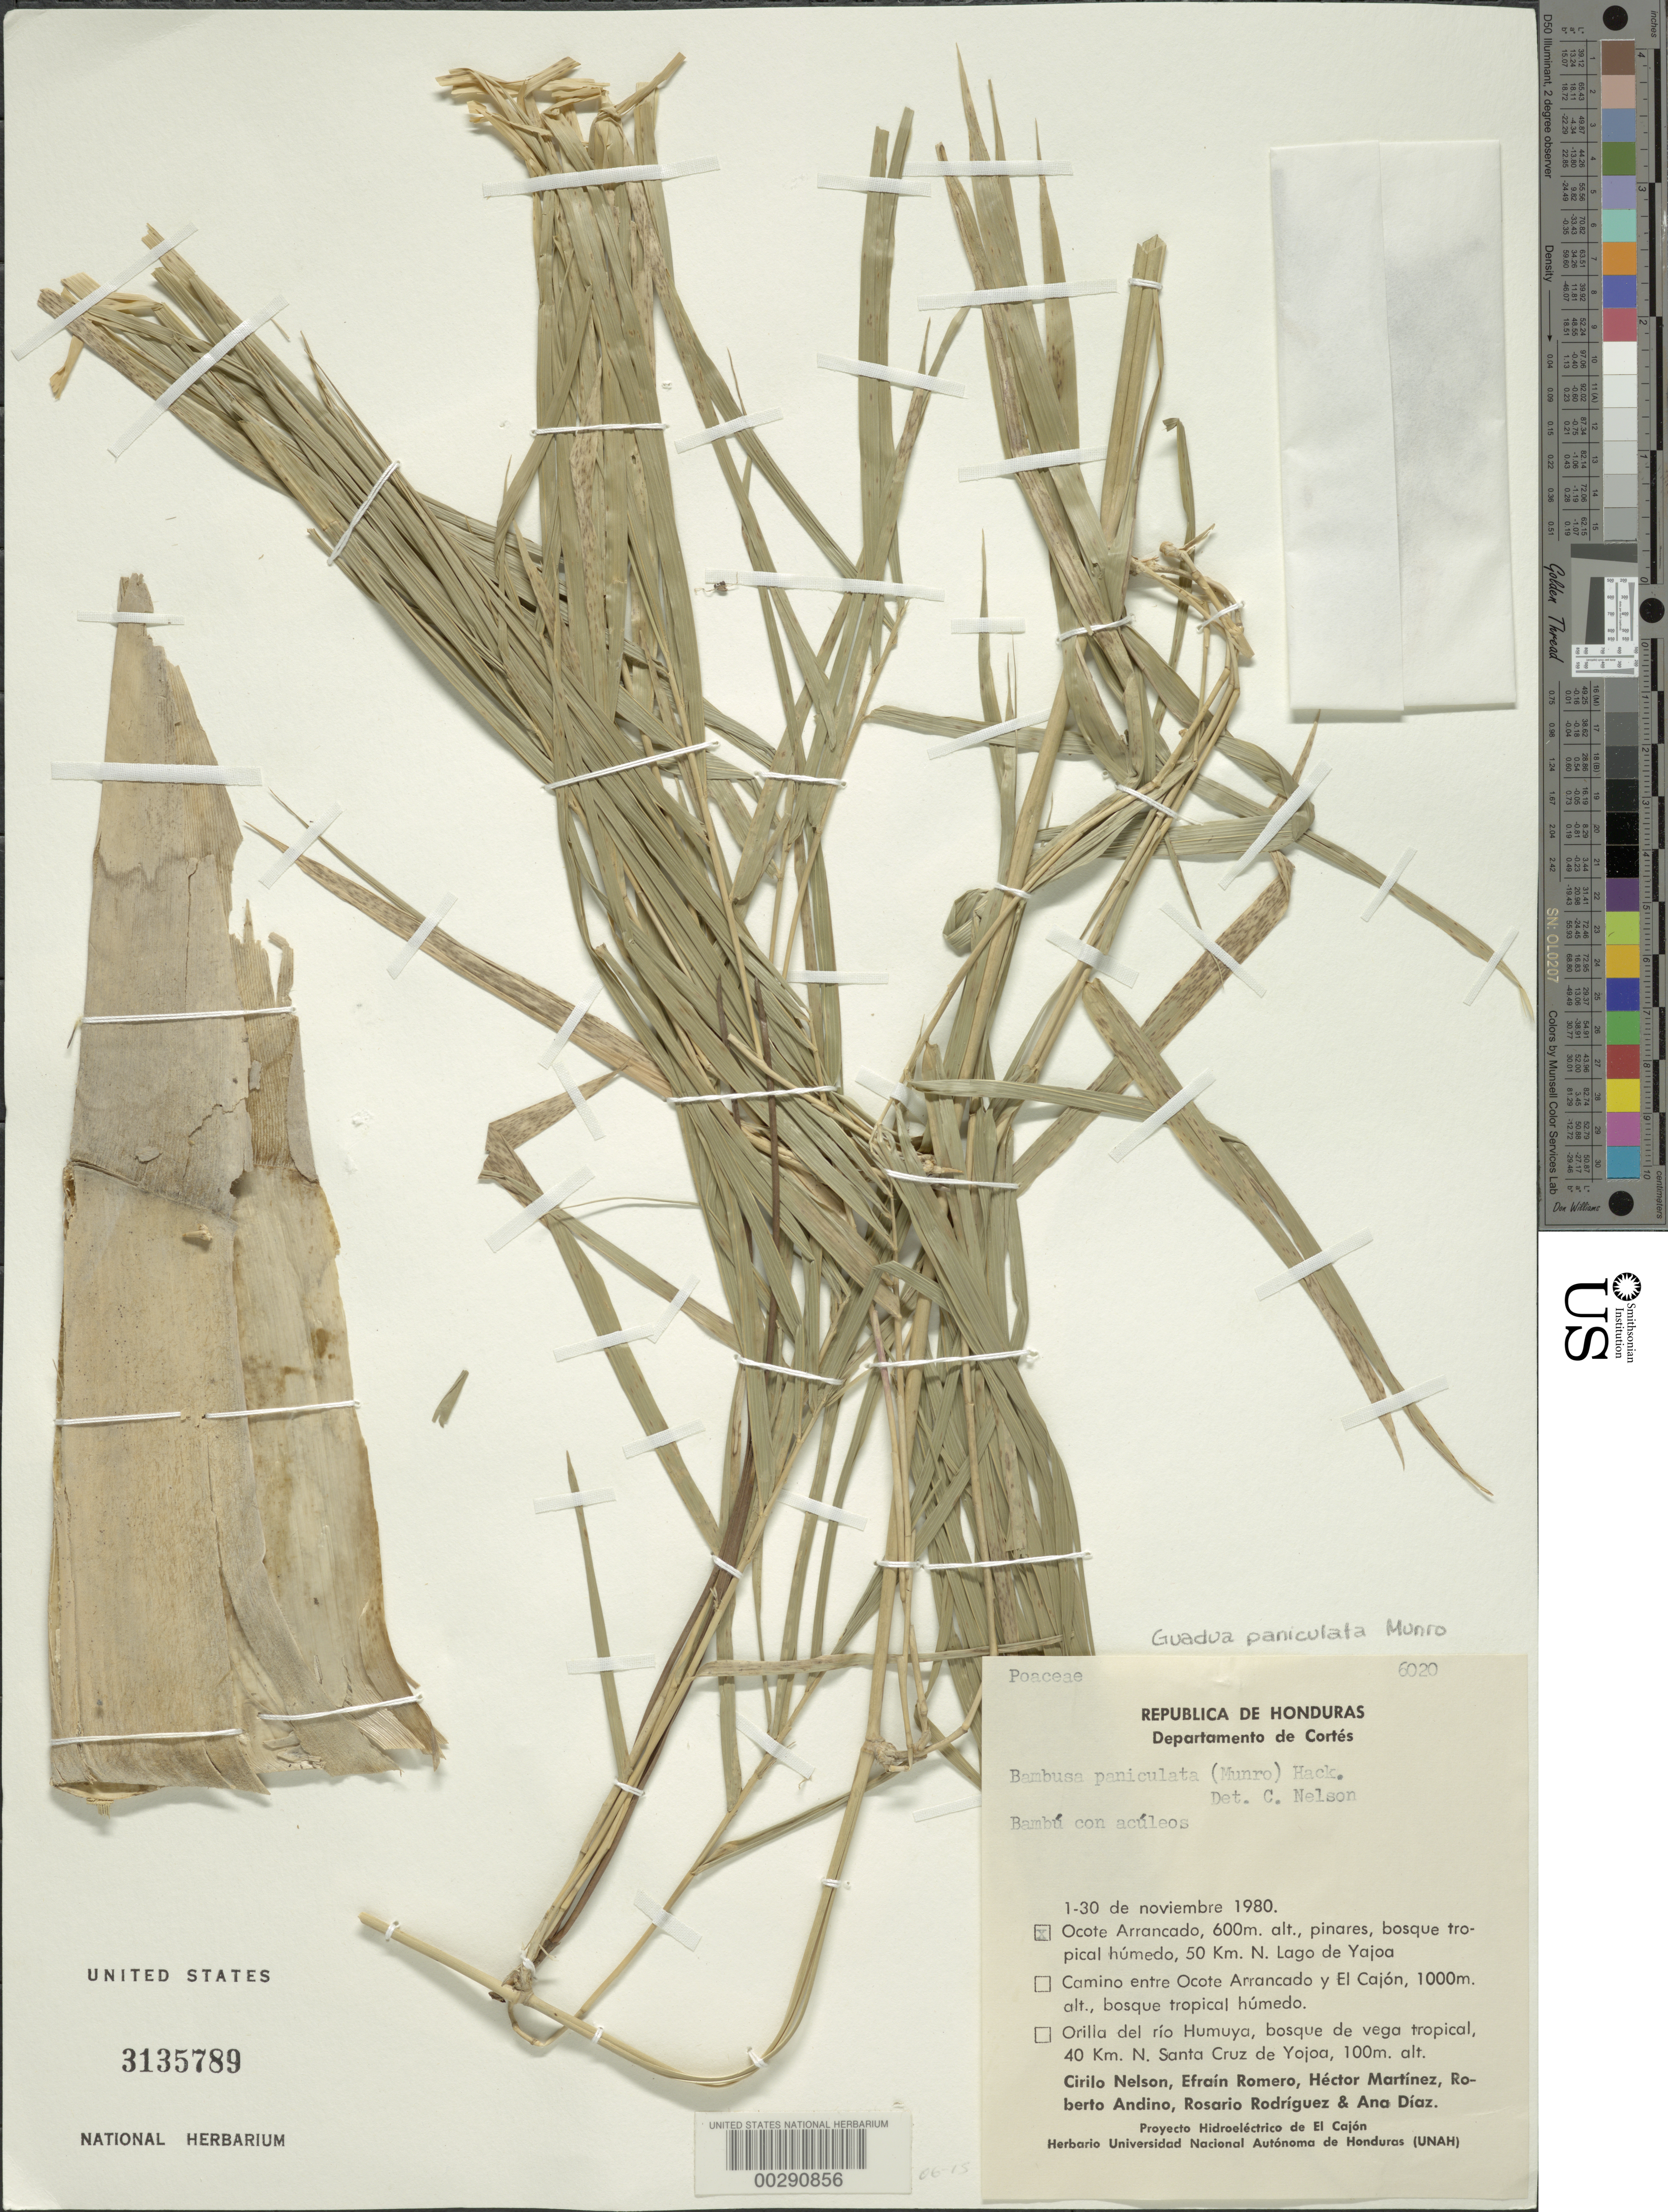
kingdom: Plantae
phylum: Tracheophyta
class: Liliopsida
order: Poales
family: Poaceae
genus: Guadua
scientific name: Guadua refracta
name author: Munro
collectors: C. H. Nelson, E. Romero, H. Martinez, R. Andino, R. Rodriguez & A. Diaz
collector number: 6020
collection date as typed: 01 Nov 1980 to 30 Nov 1980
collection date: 1980-11-01/1980-11-30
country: Honduras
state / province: Cortés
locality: Ocote Arrancado; 50 km N Lago de Yajoa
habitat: Pine grove, wet tropical forest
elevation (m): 600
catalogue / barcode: US 3135789